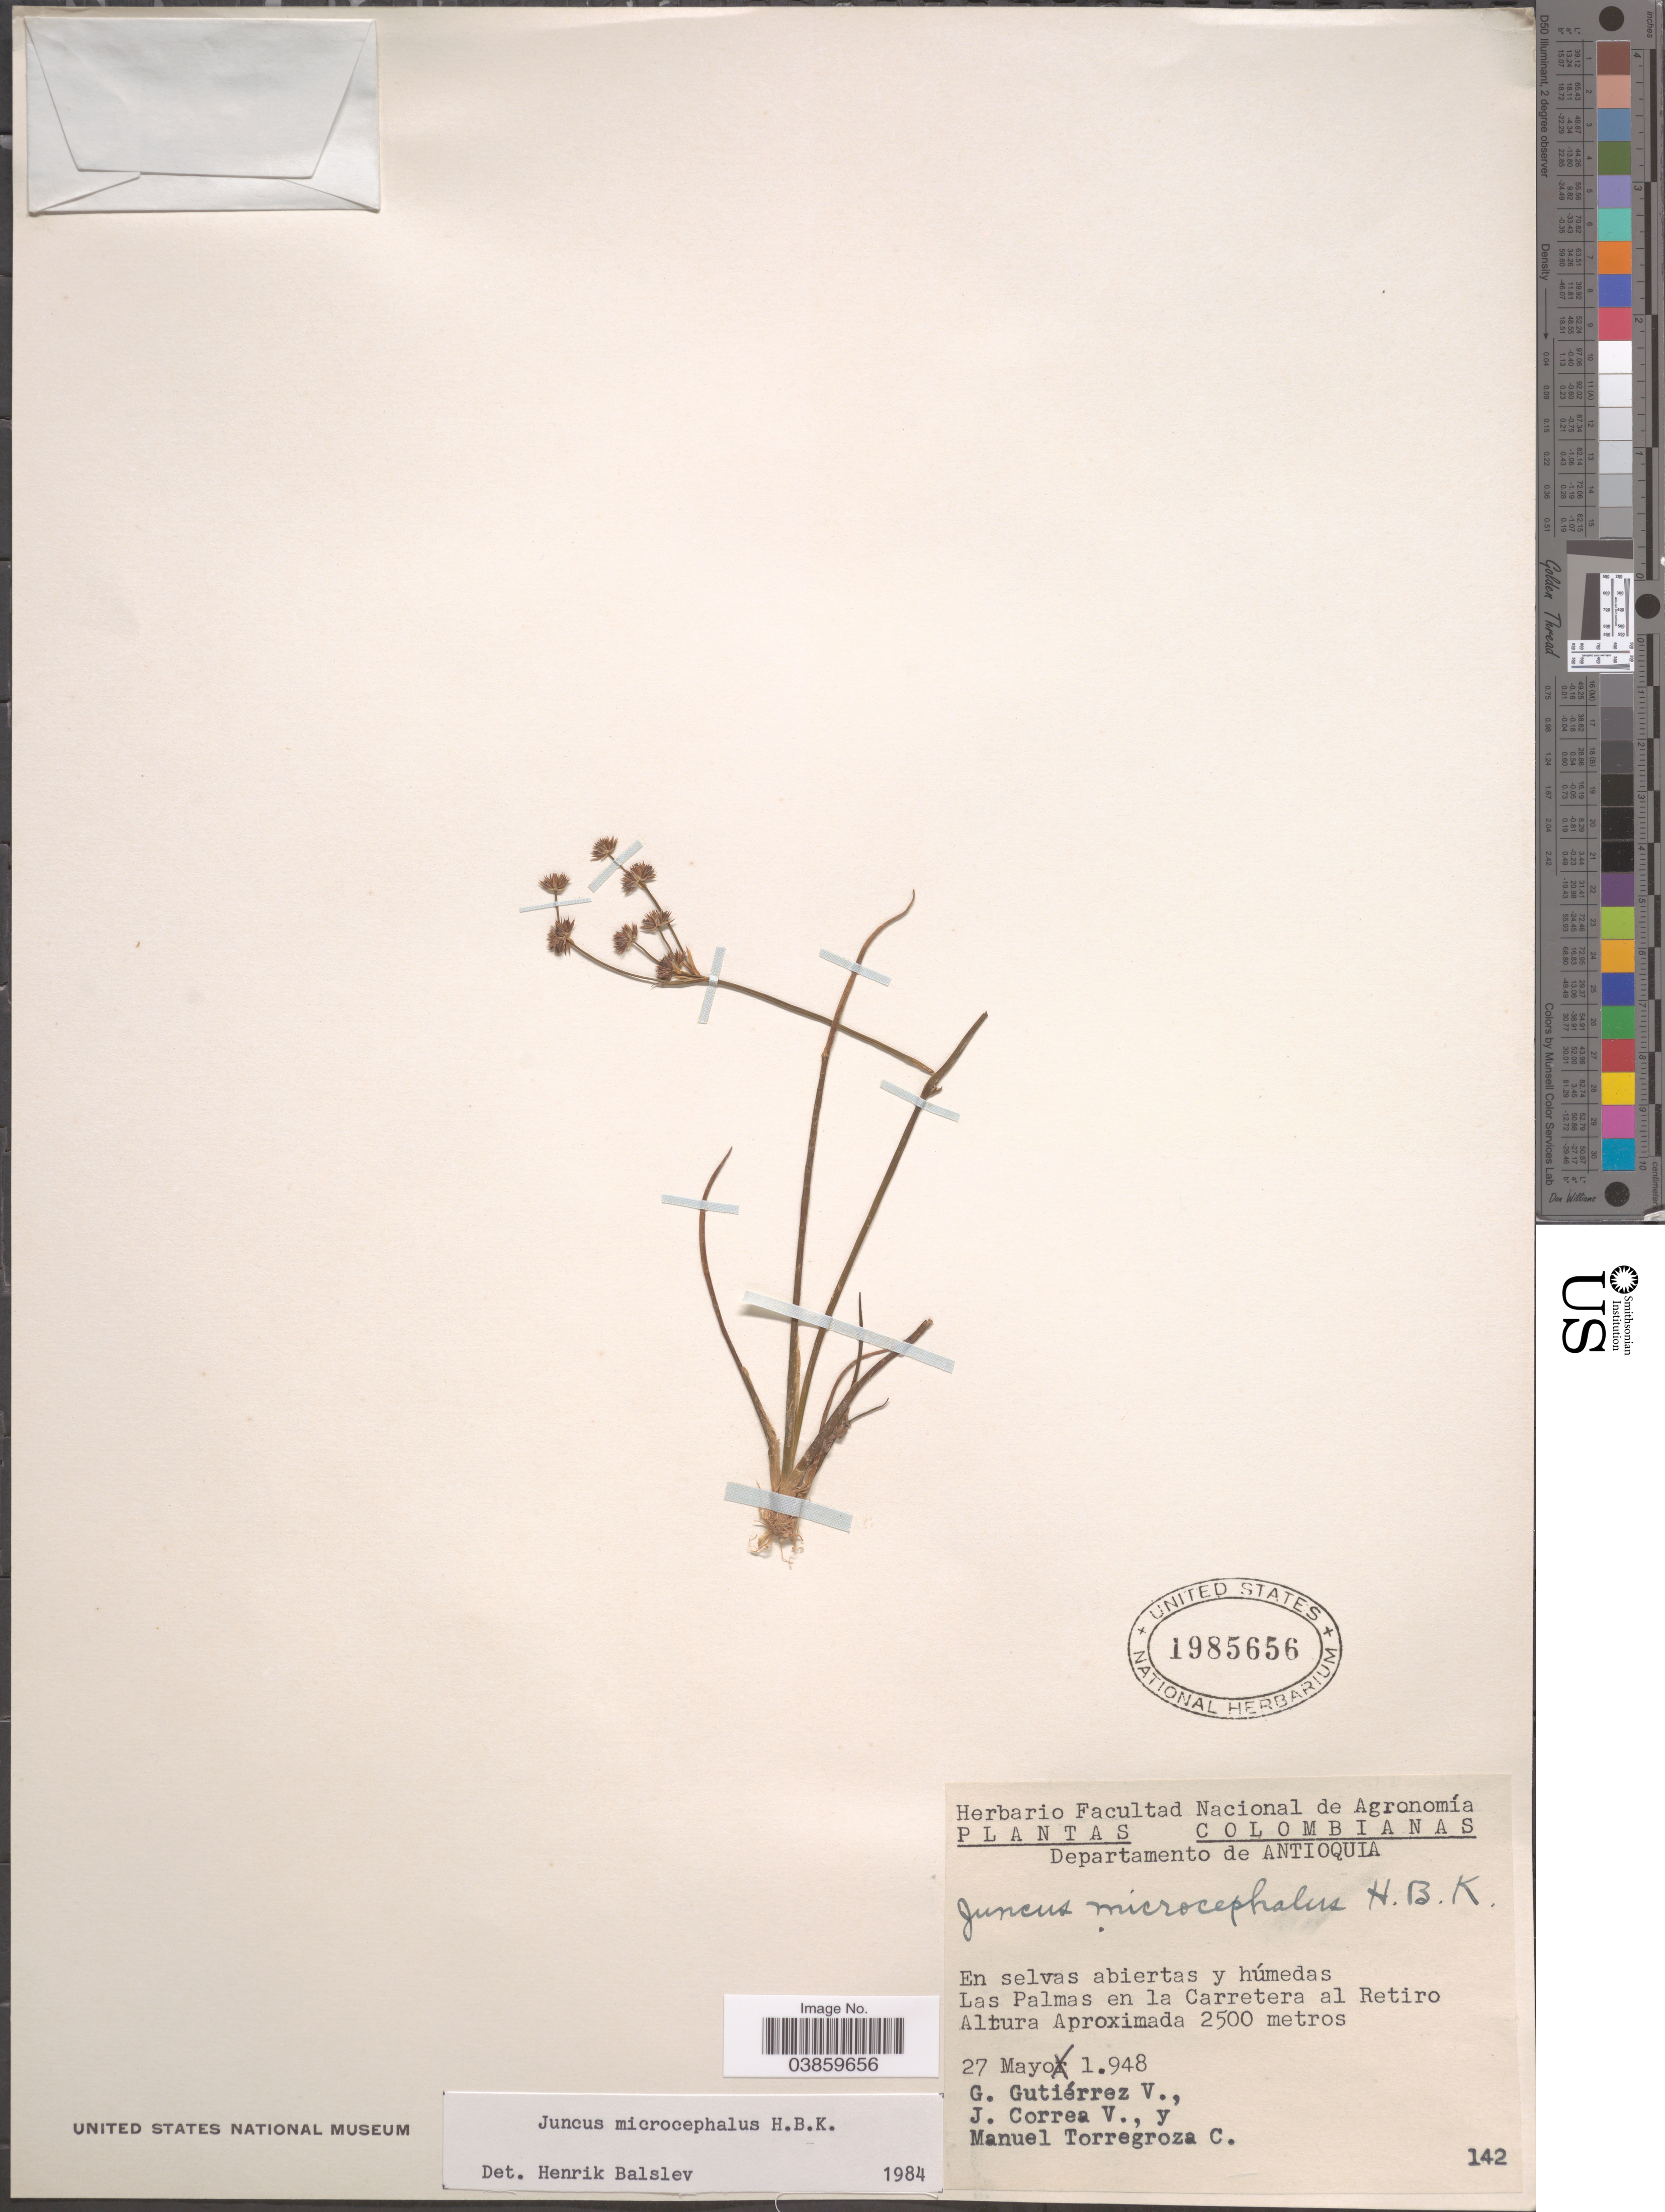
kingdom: Plantae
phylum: Tracheophyta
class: Liliopsida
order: Poales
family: Juncaceae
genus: Juncus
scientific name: Juncus microcephalus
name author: Kunth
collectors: G. Gutiérrez V., J. Correa V. & M. Torregroza C.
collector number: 142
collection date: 1948-05-27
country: Colombia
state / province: Antioquia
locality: Departamento de Antioquia. En selvas abiertas y húmedas Las Palmas en la Carretera al Retiro.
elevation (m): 2500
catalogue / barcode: US 1985656